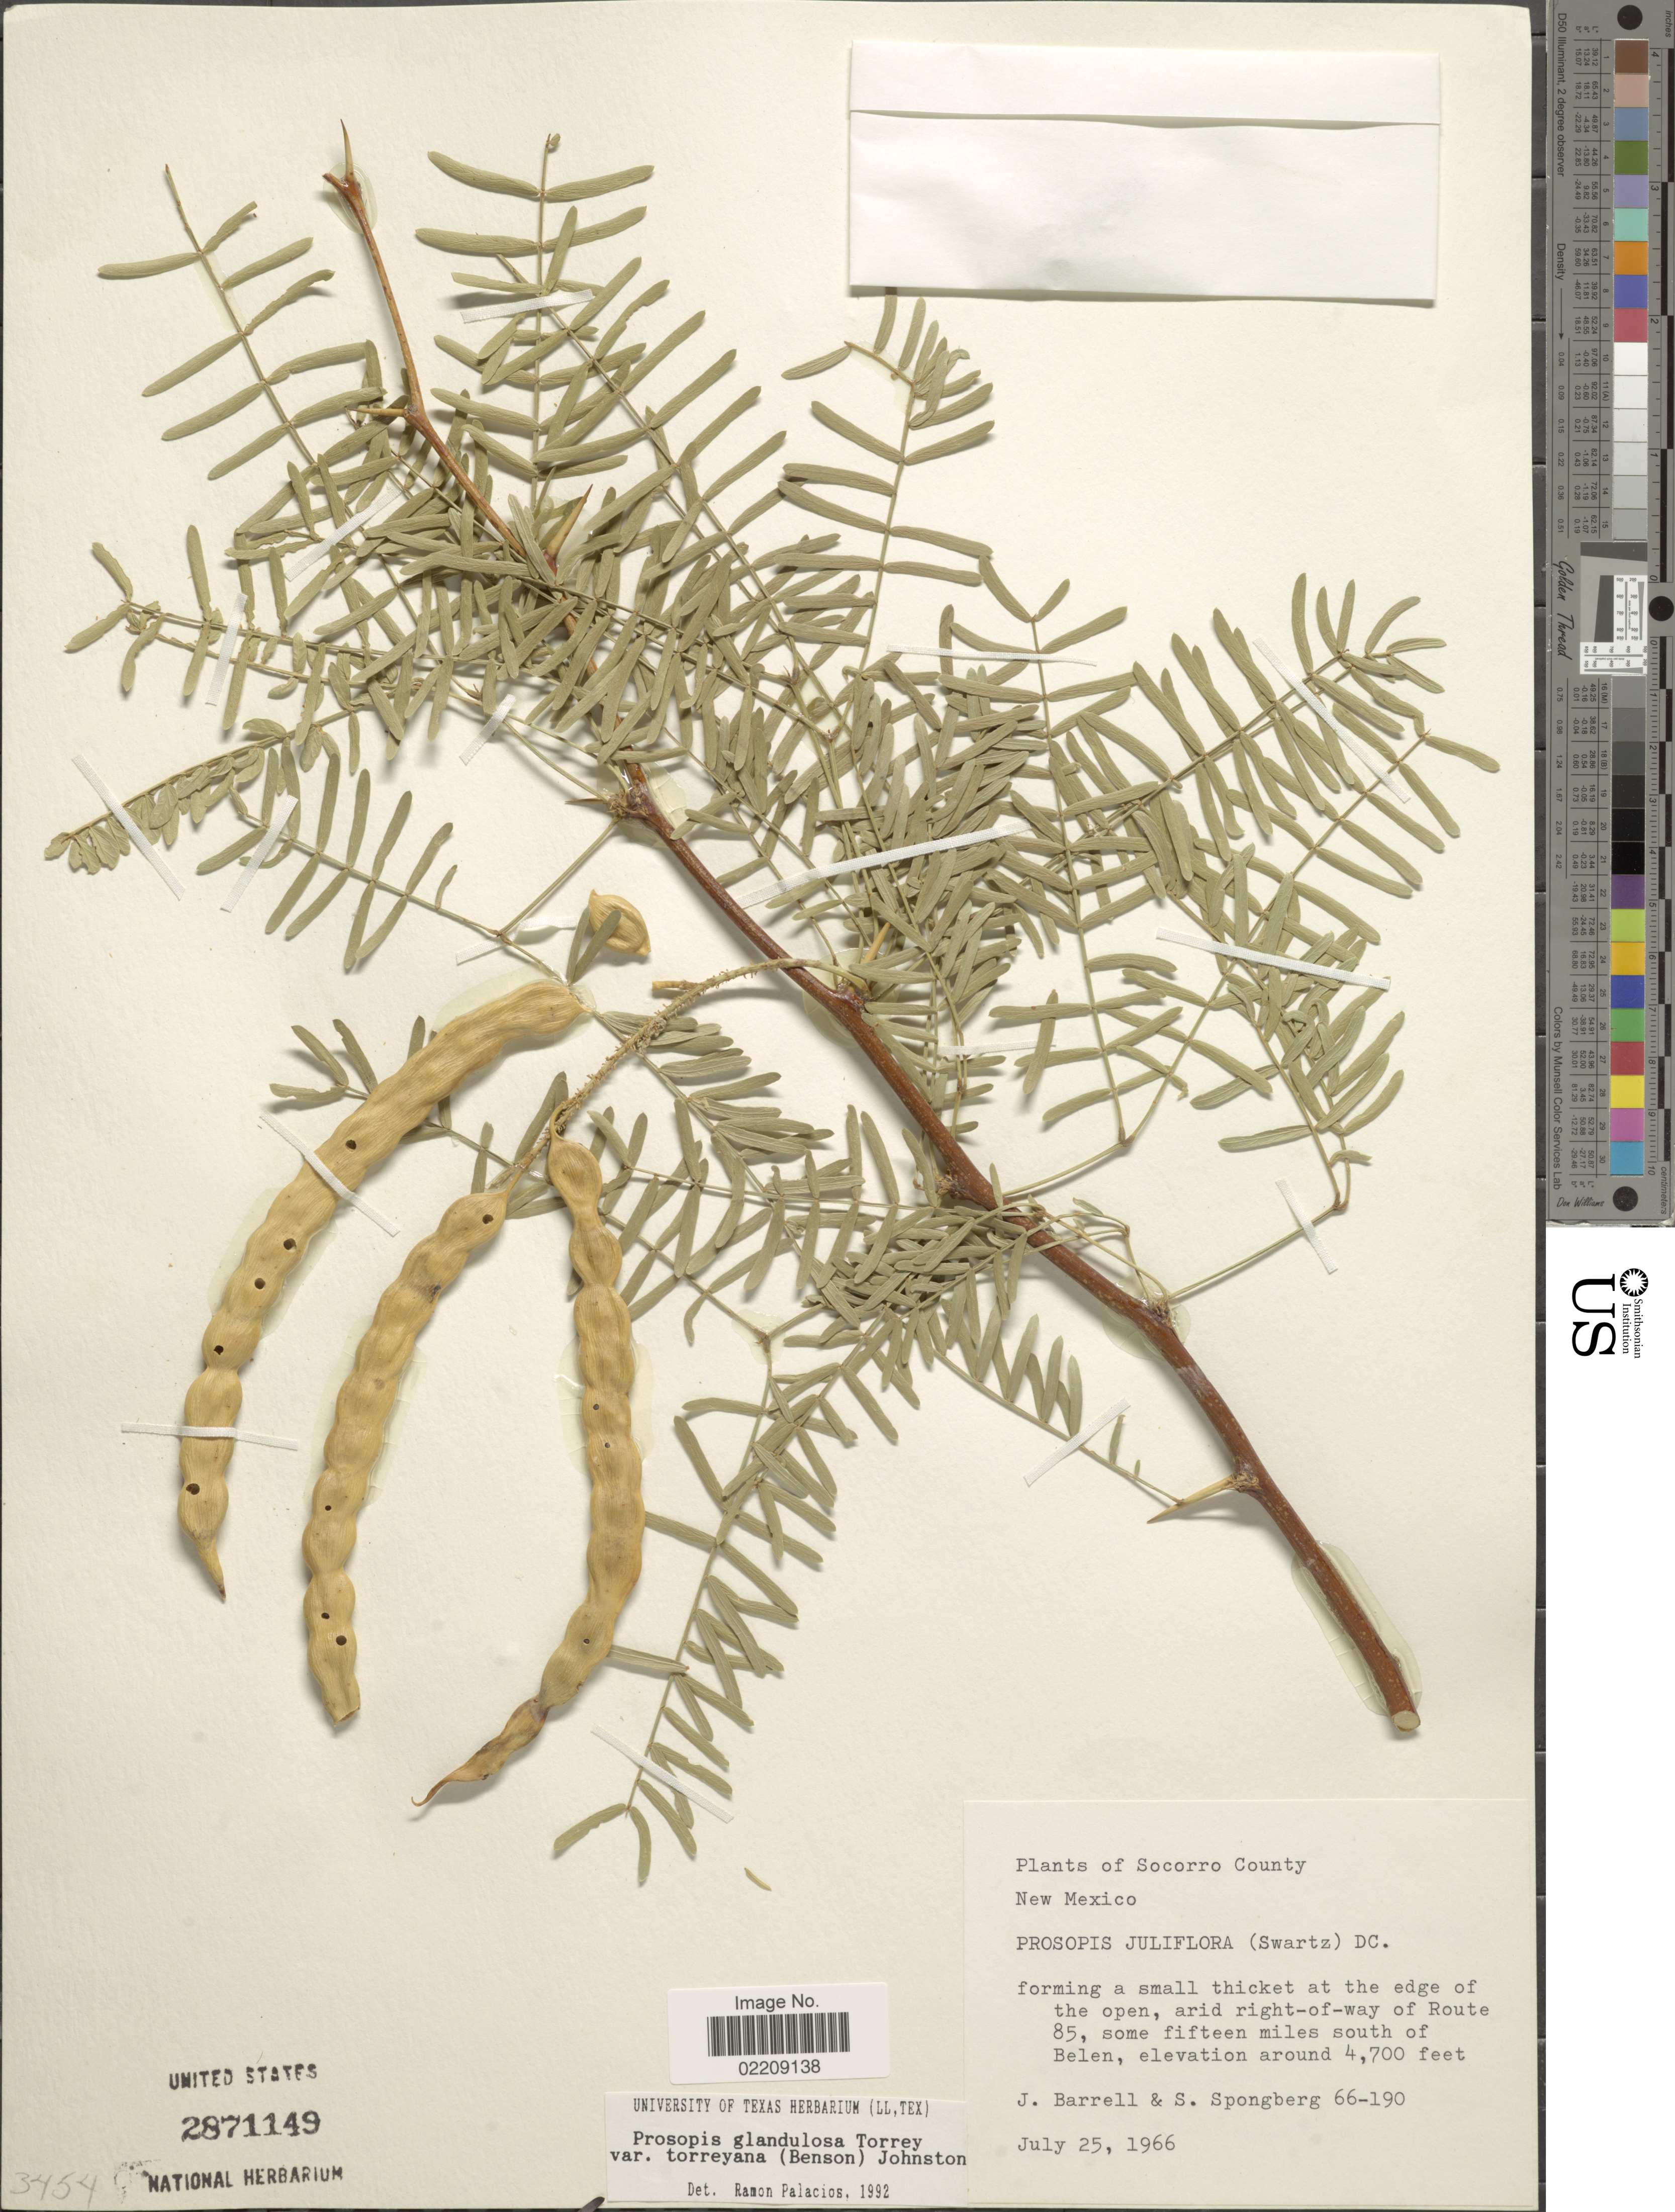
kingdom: Plantae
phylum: Tracheophyta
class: Magnoliopsida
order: Fabales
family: Fabaceae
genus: Neltuma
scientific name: Neltuma odorata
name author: (Torr. & Frém.) C. E. Hughes & G.P. Lewis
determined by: Strong, Mark T., (BOT), Smithsonian Institution - National Museum of Natural History (UNITED STATES)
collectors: J. Barrell & S. A.Spongberg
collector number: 66-190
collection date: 1966-07-25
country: United States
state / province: New Mexico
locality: Socorro County, forming a small thicket at the edge of the open, arid right-of-way of Route 85, some fifteen miles south of Belen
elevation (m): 1433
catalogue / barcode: US 2871149